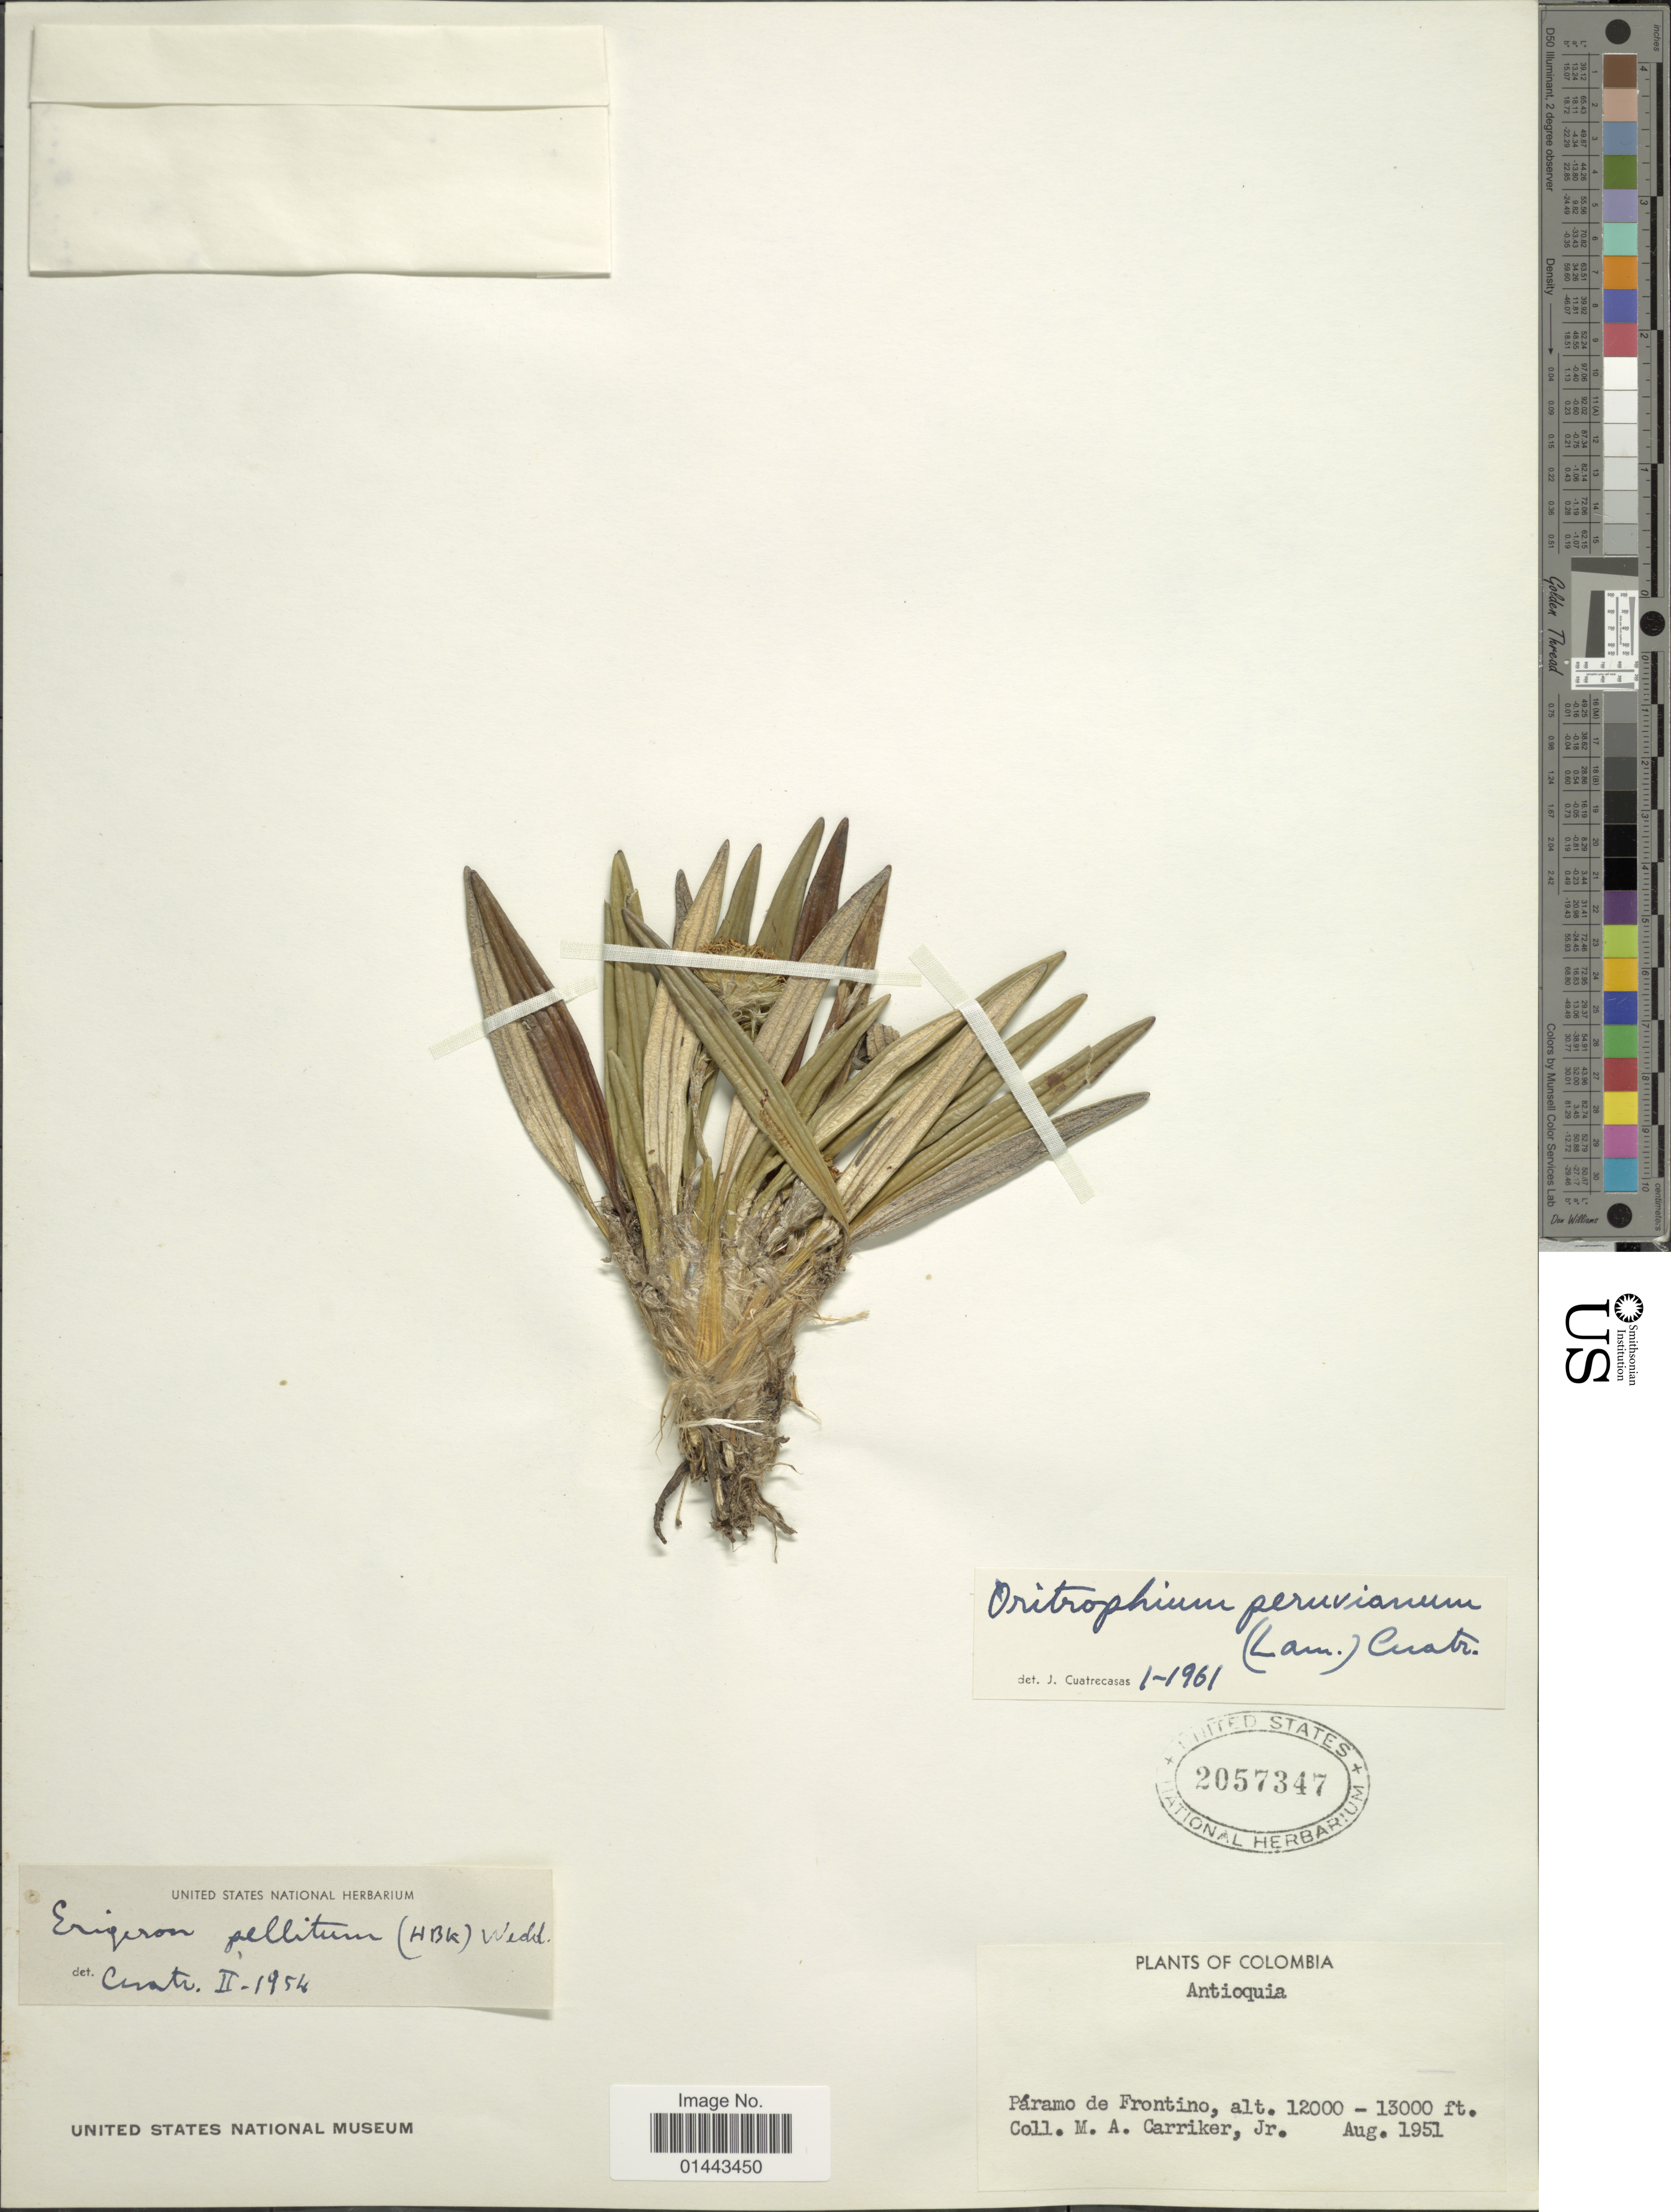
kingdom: Plantae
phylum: Tracheophyta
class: Magnoliopsida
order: Asterales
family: Asteraceae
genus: Oritrophium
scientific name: Oritrophium peruvianum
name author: (Lam.) Cuatrec.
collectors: M. A. Carriker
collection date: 1951-08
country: Colombia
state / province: Antioquia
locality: Paramo de Frontino.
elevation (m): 3658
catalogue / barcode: US 2057347